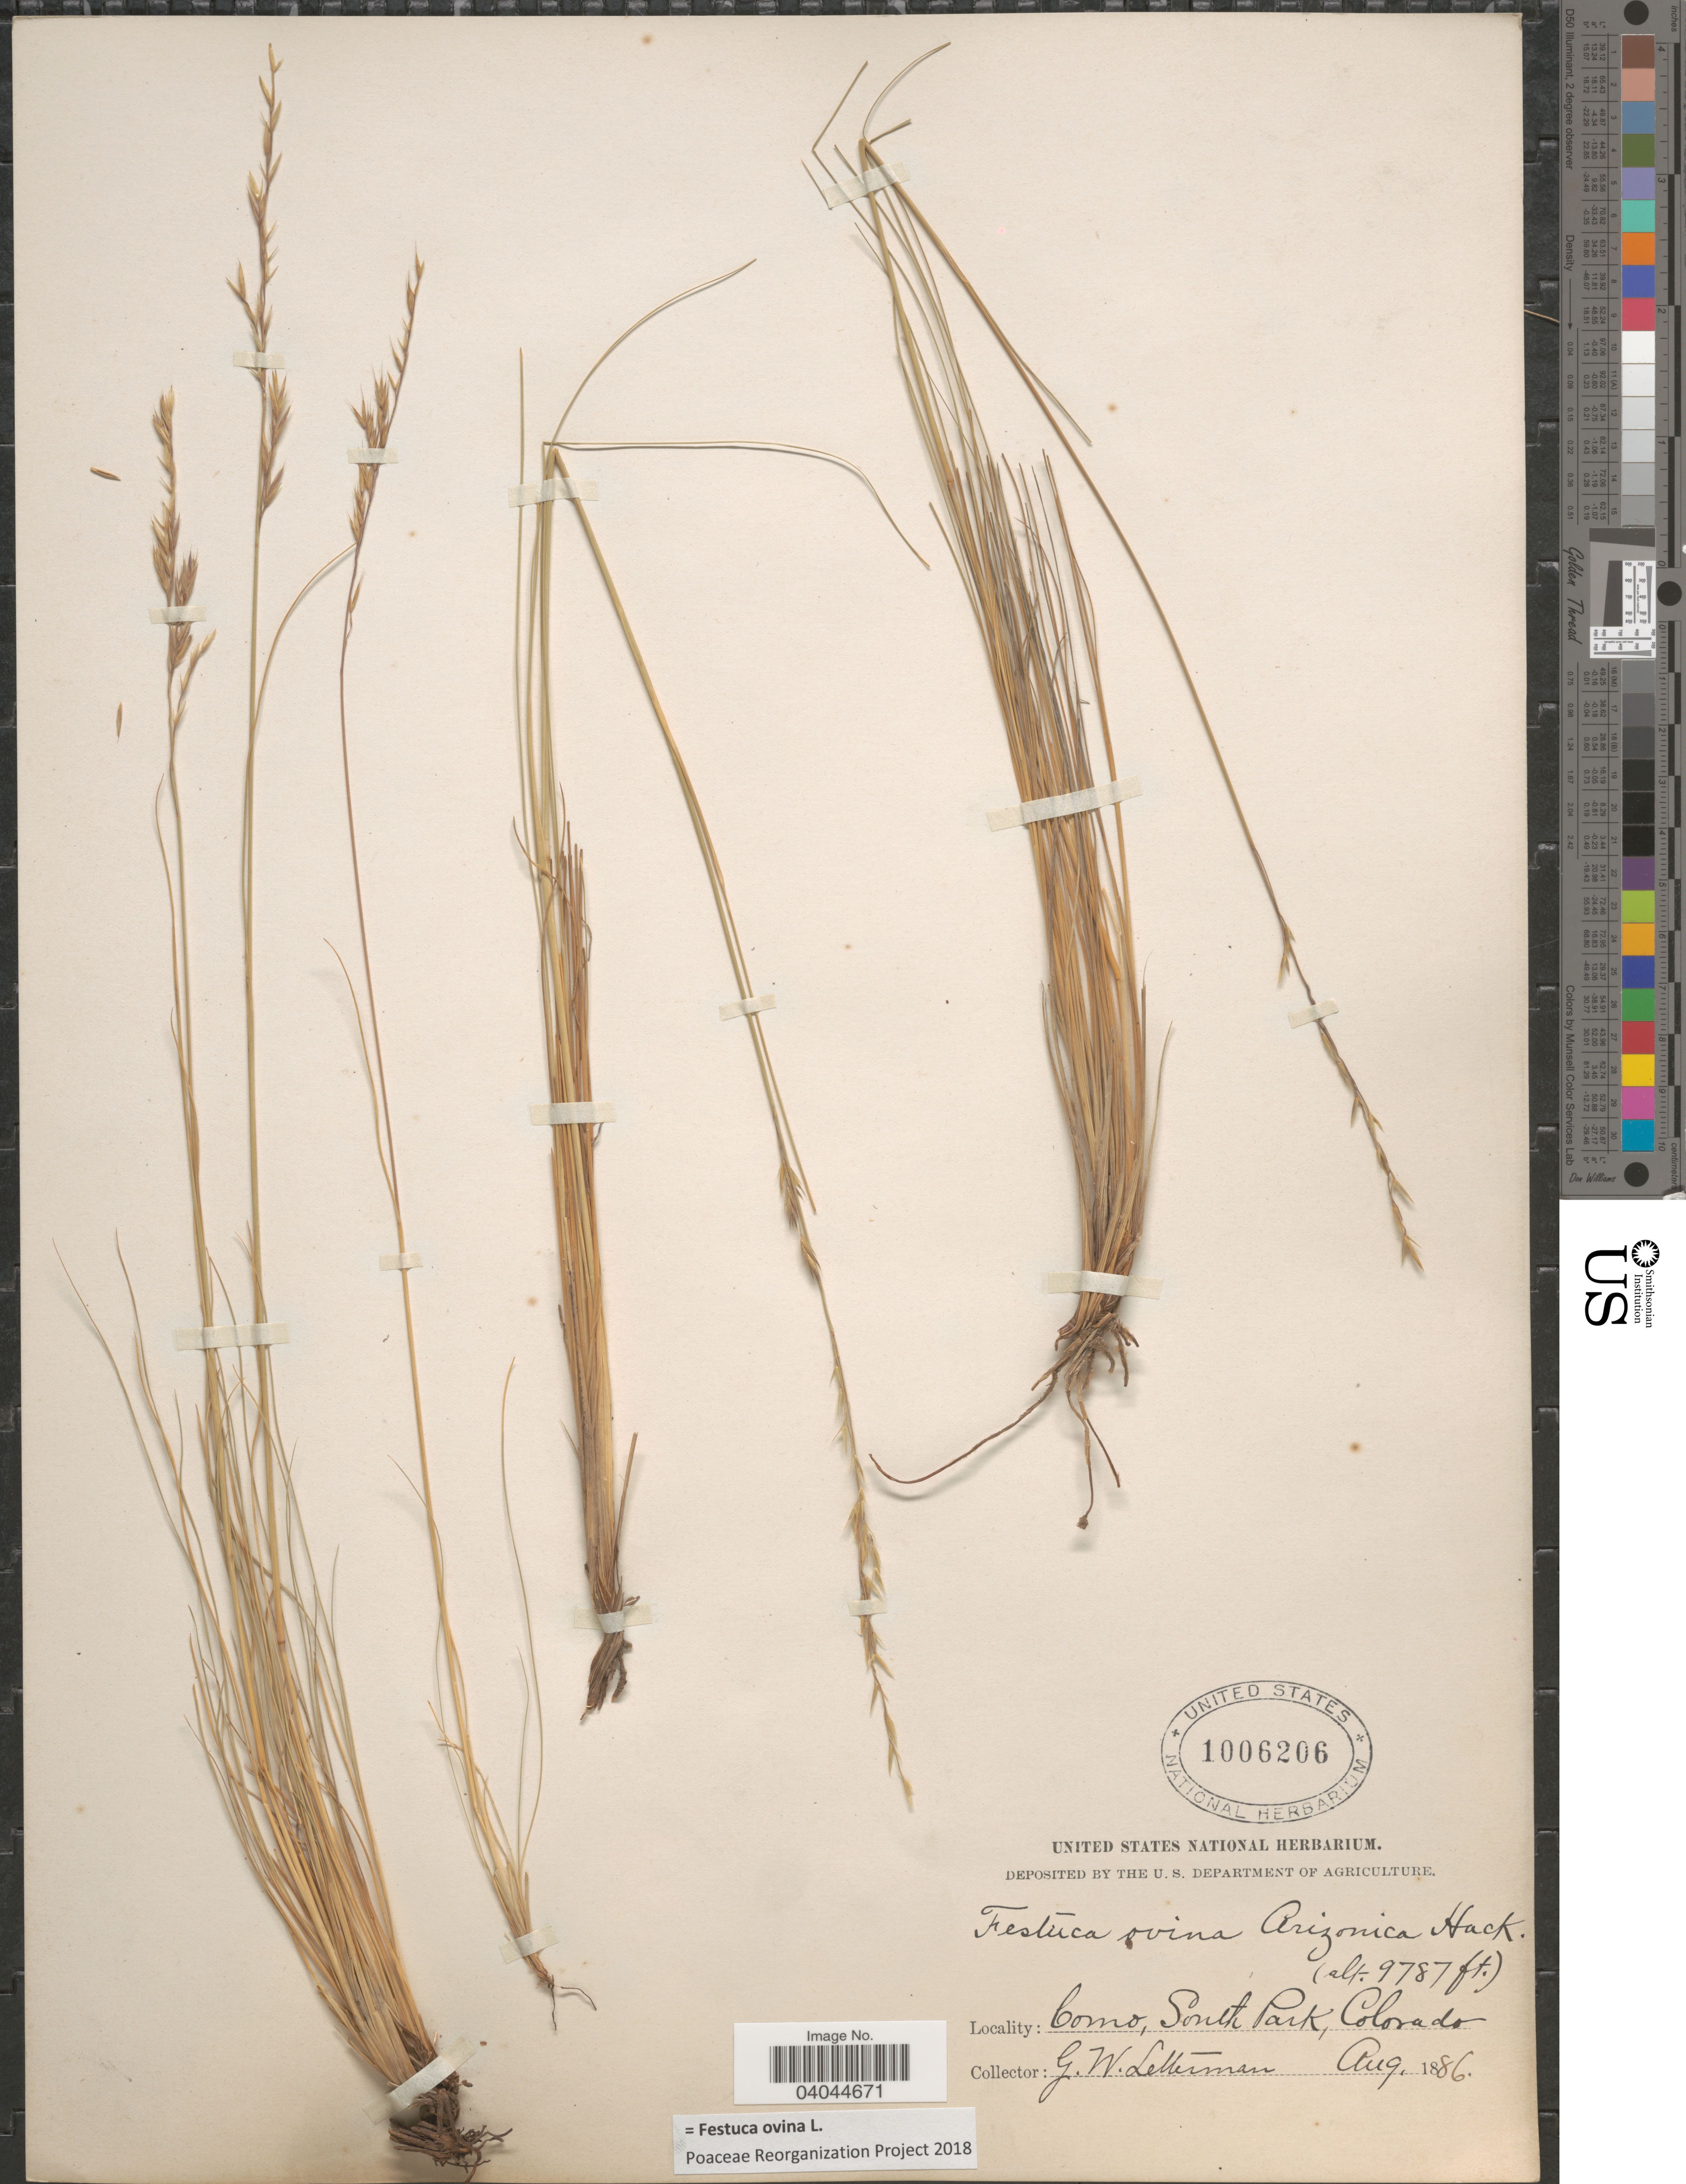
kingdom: Plantae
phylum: Tracheophyta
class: Liliopsida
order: Poales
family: Poaceae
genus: Festuca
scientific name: Festuca ovina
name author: L.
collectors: G. W. Letterman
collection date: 1886-08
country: United States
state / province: Colorado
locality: Como, South Park.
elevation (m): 2983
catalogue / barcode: US 1006206